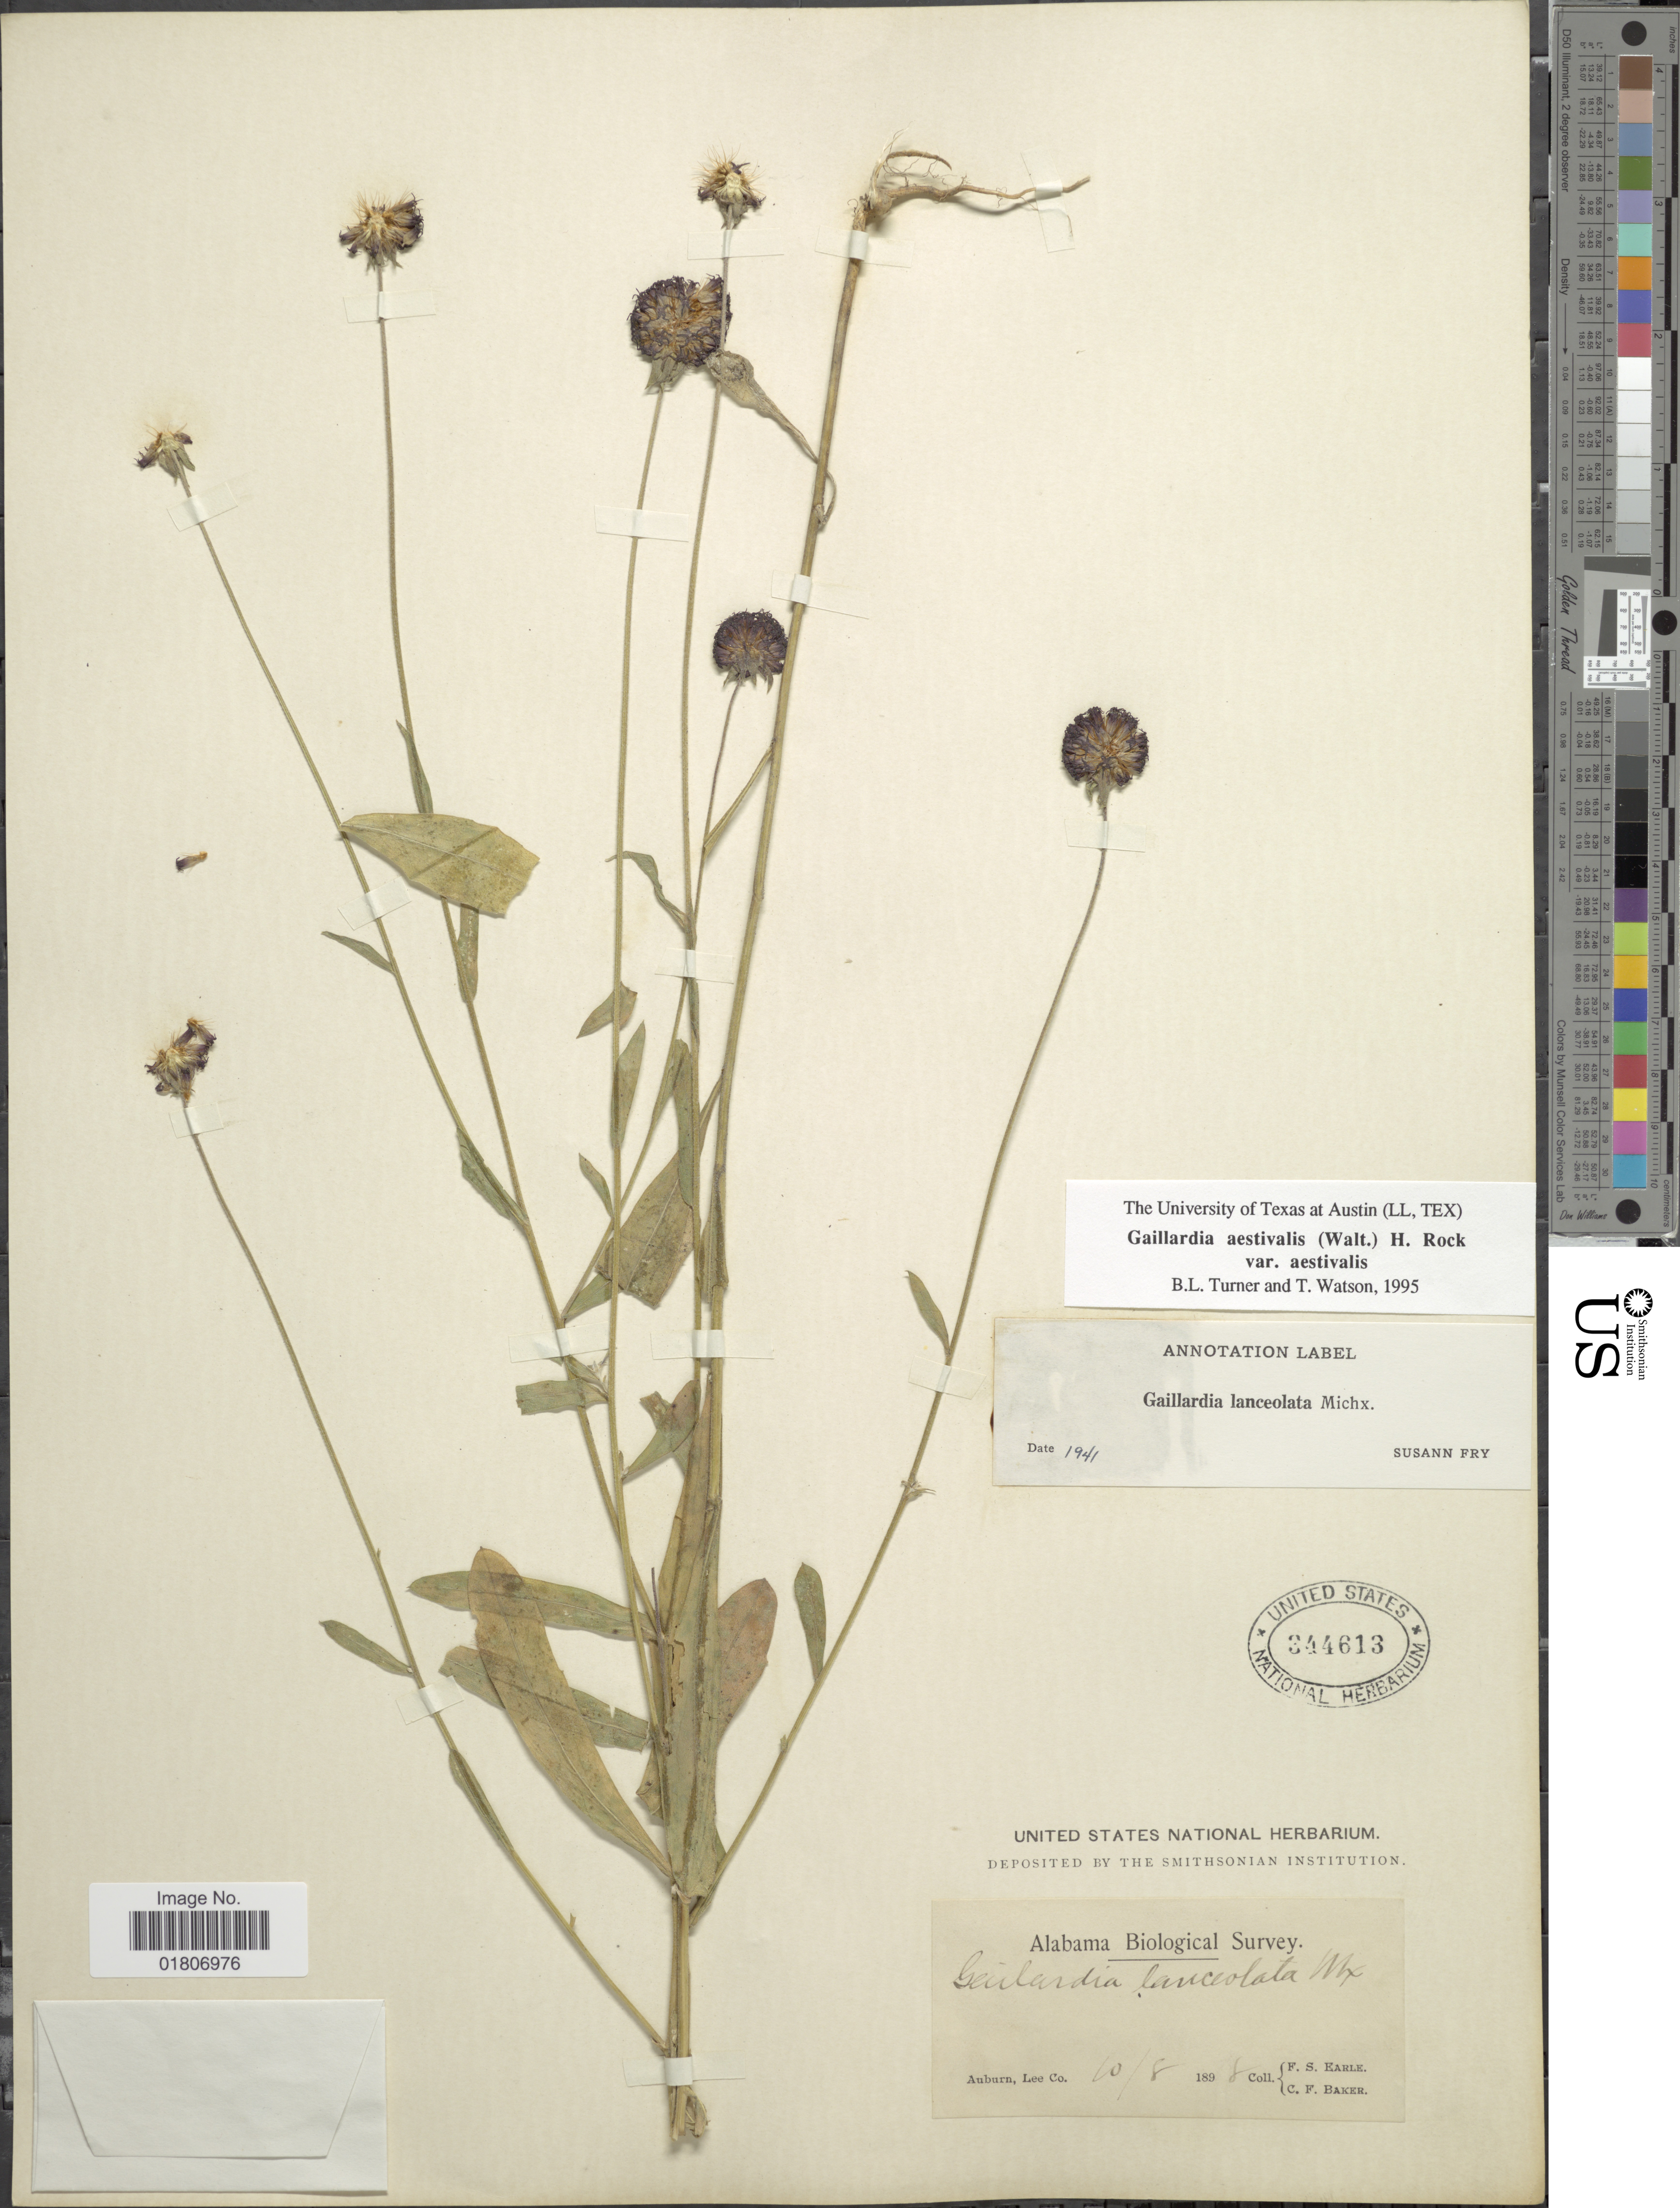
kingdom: Plantae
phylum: Tracheophyta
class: Magnoliopsida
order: Asterales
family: Asteraceae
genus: Gaillardia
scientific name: Gaillardia aestivalis var. aestivalis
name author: (Walter) H. Rock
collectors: F. S. Earle & C. F. Baker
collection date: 1898-10-08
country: United States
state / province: Alabama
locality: Auburn, Lee Co.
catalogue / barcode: US 344613